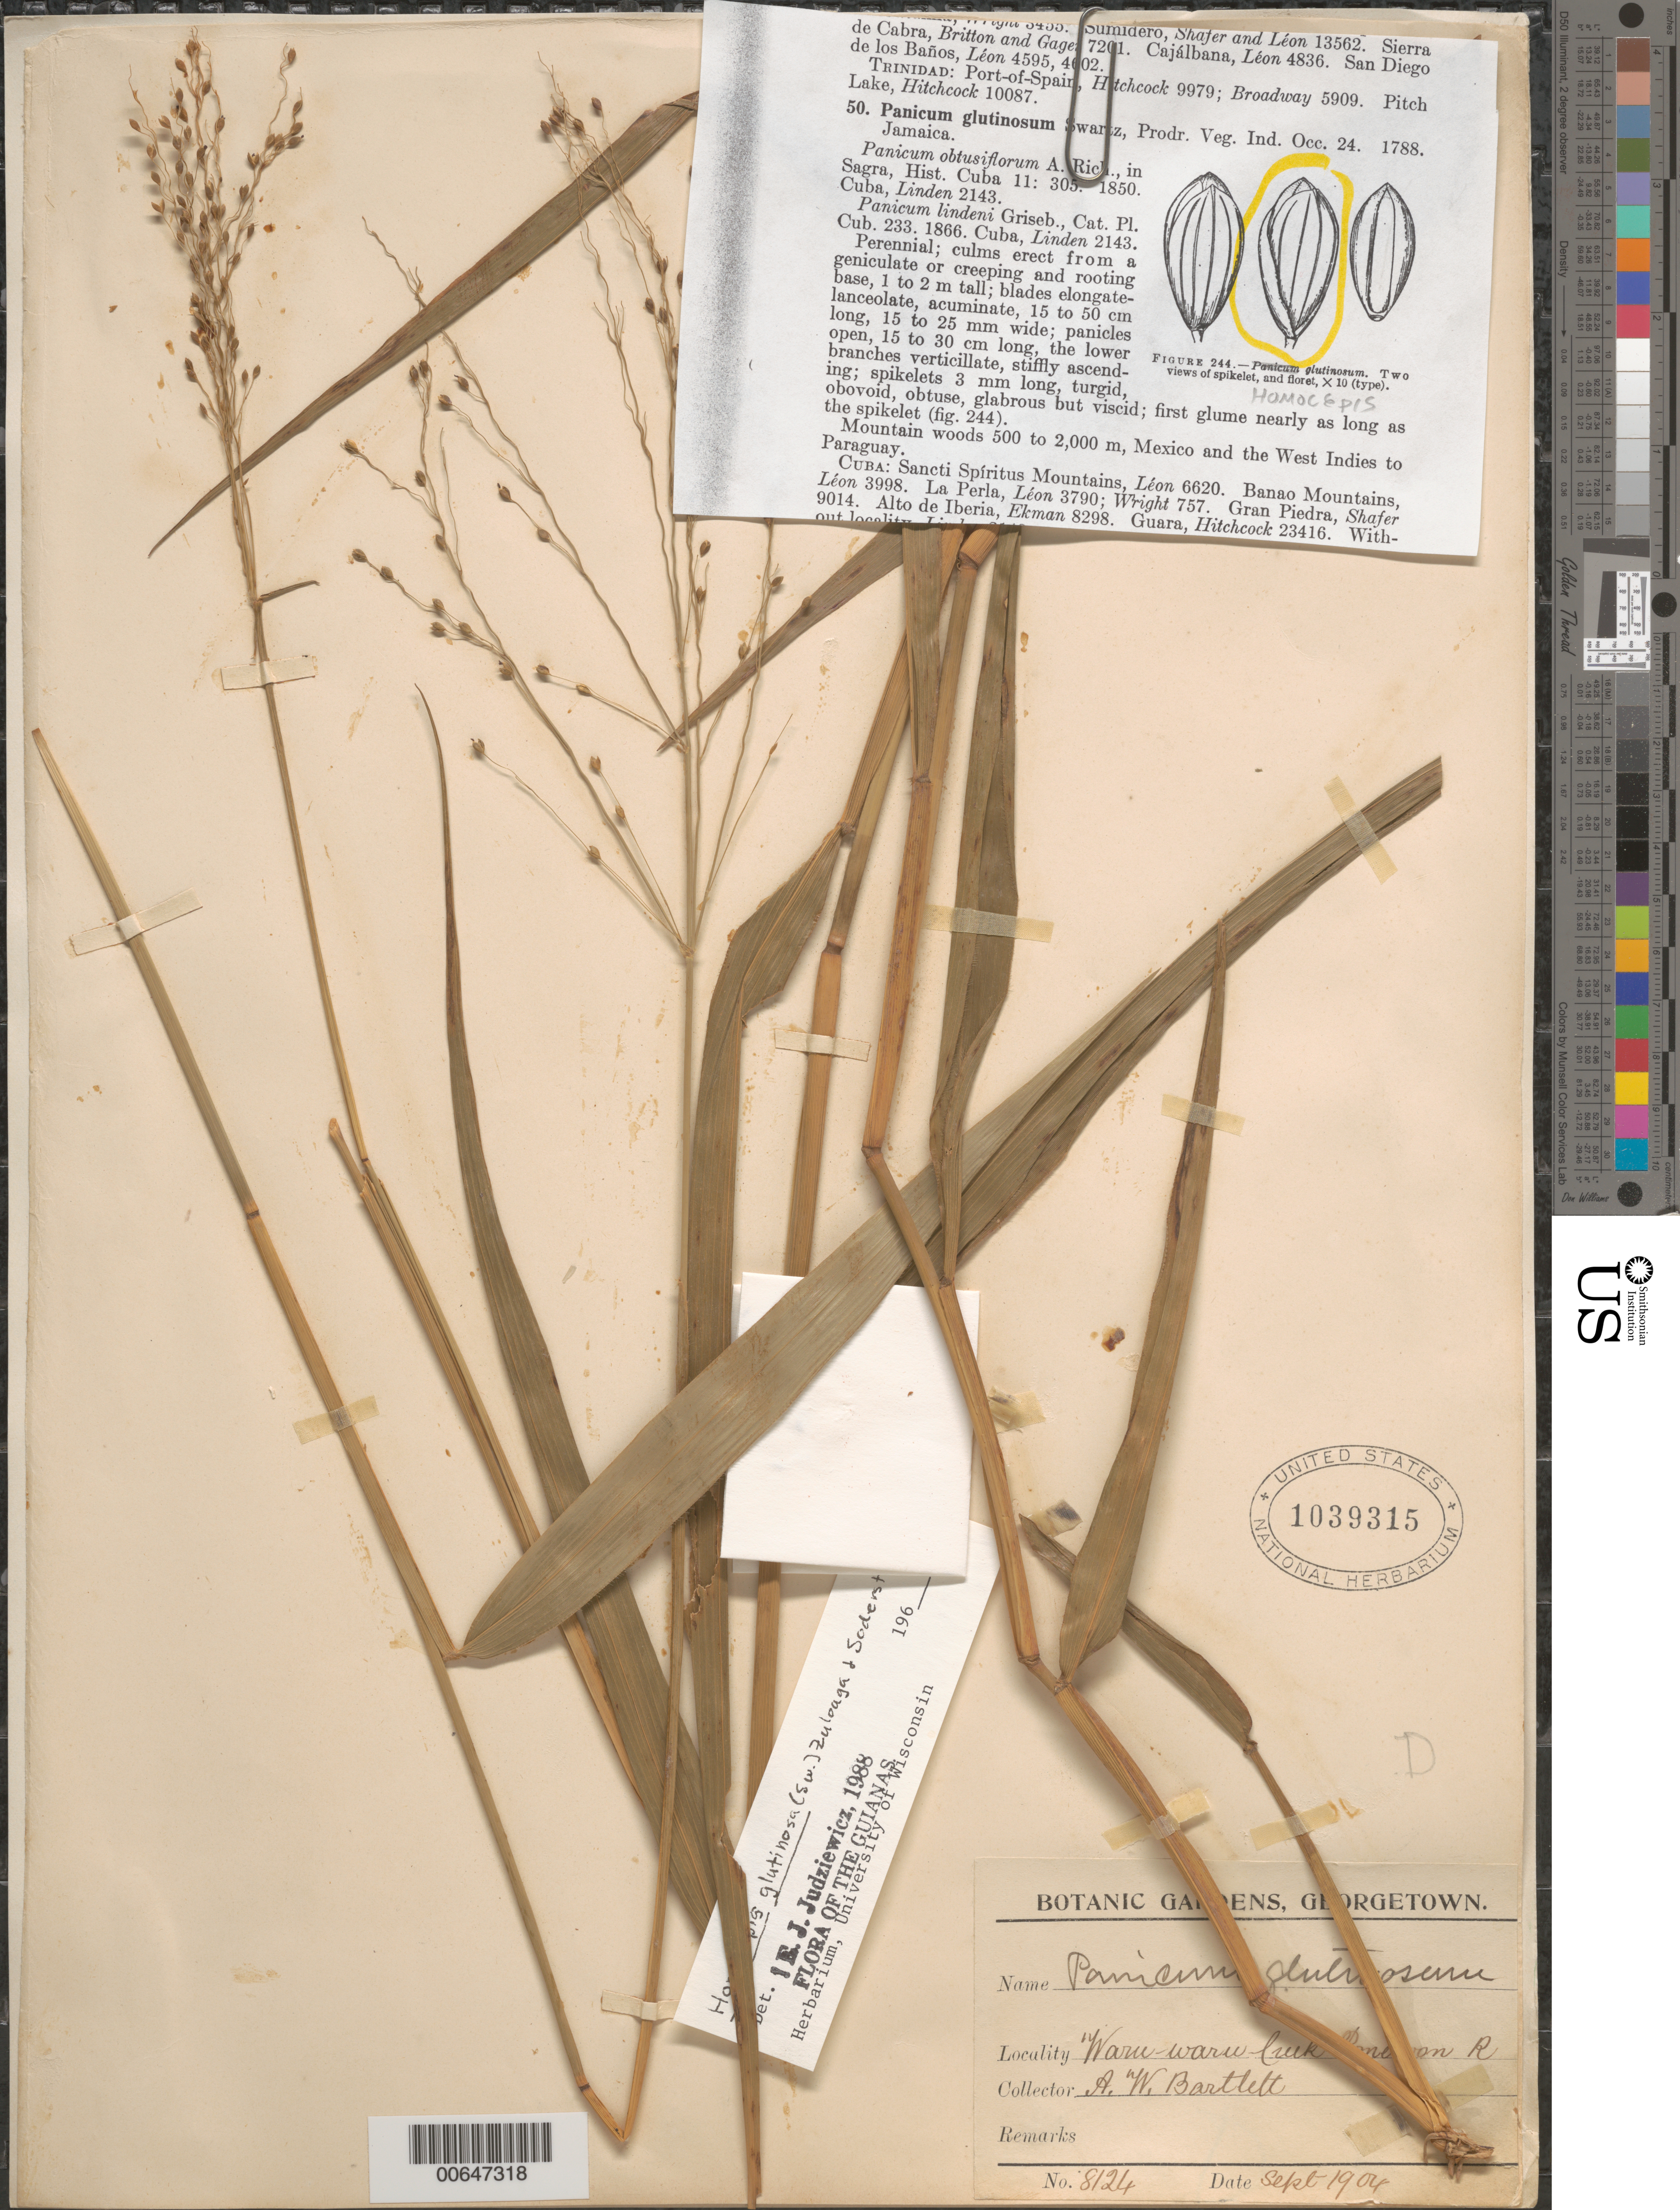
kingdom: Plantae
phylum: Tracheophyta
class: Liliopsida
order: Poales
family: Poaceae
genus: Homolepis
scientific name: Homolepis aturensis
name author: (Kunth) Chase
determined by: Judziewicz, E. J.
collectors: A. W. Bartlett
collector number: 8124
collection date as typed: Jul-04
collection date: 2004-07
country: Guyana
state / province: Pomeroon-Supenaam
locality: Waru-waru Creek, Pomeroon River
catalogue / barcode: US 1039315